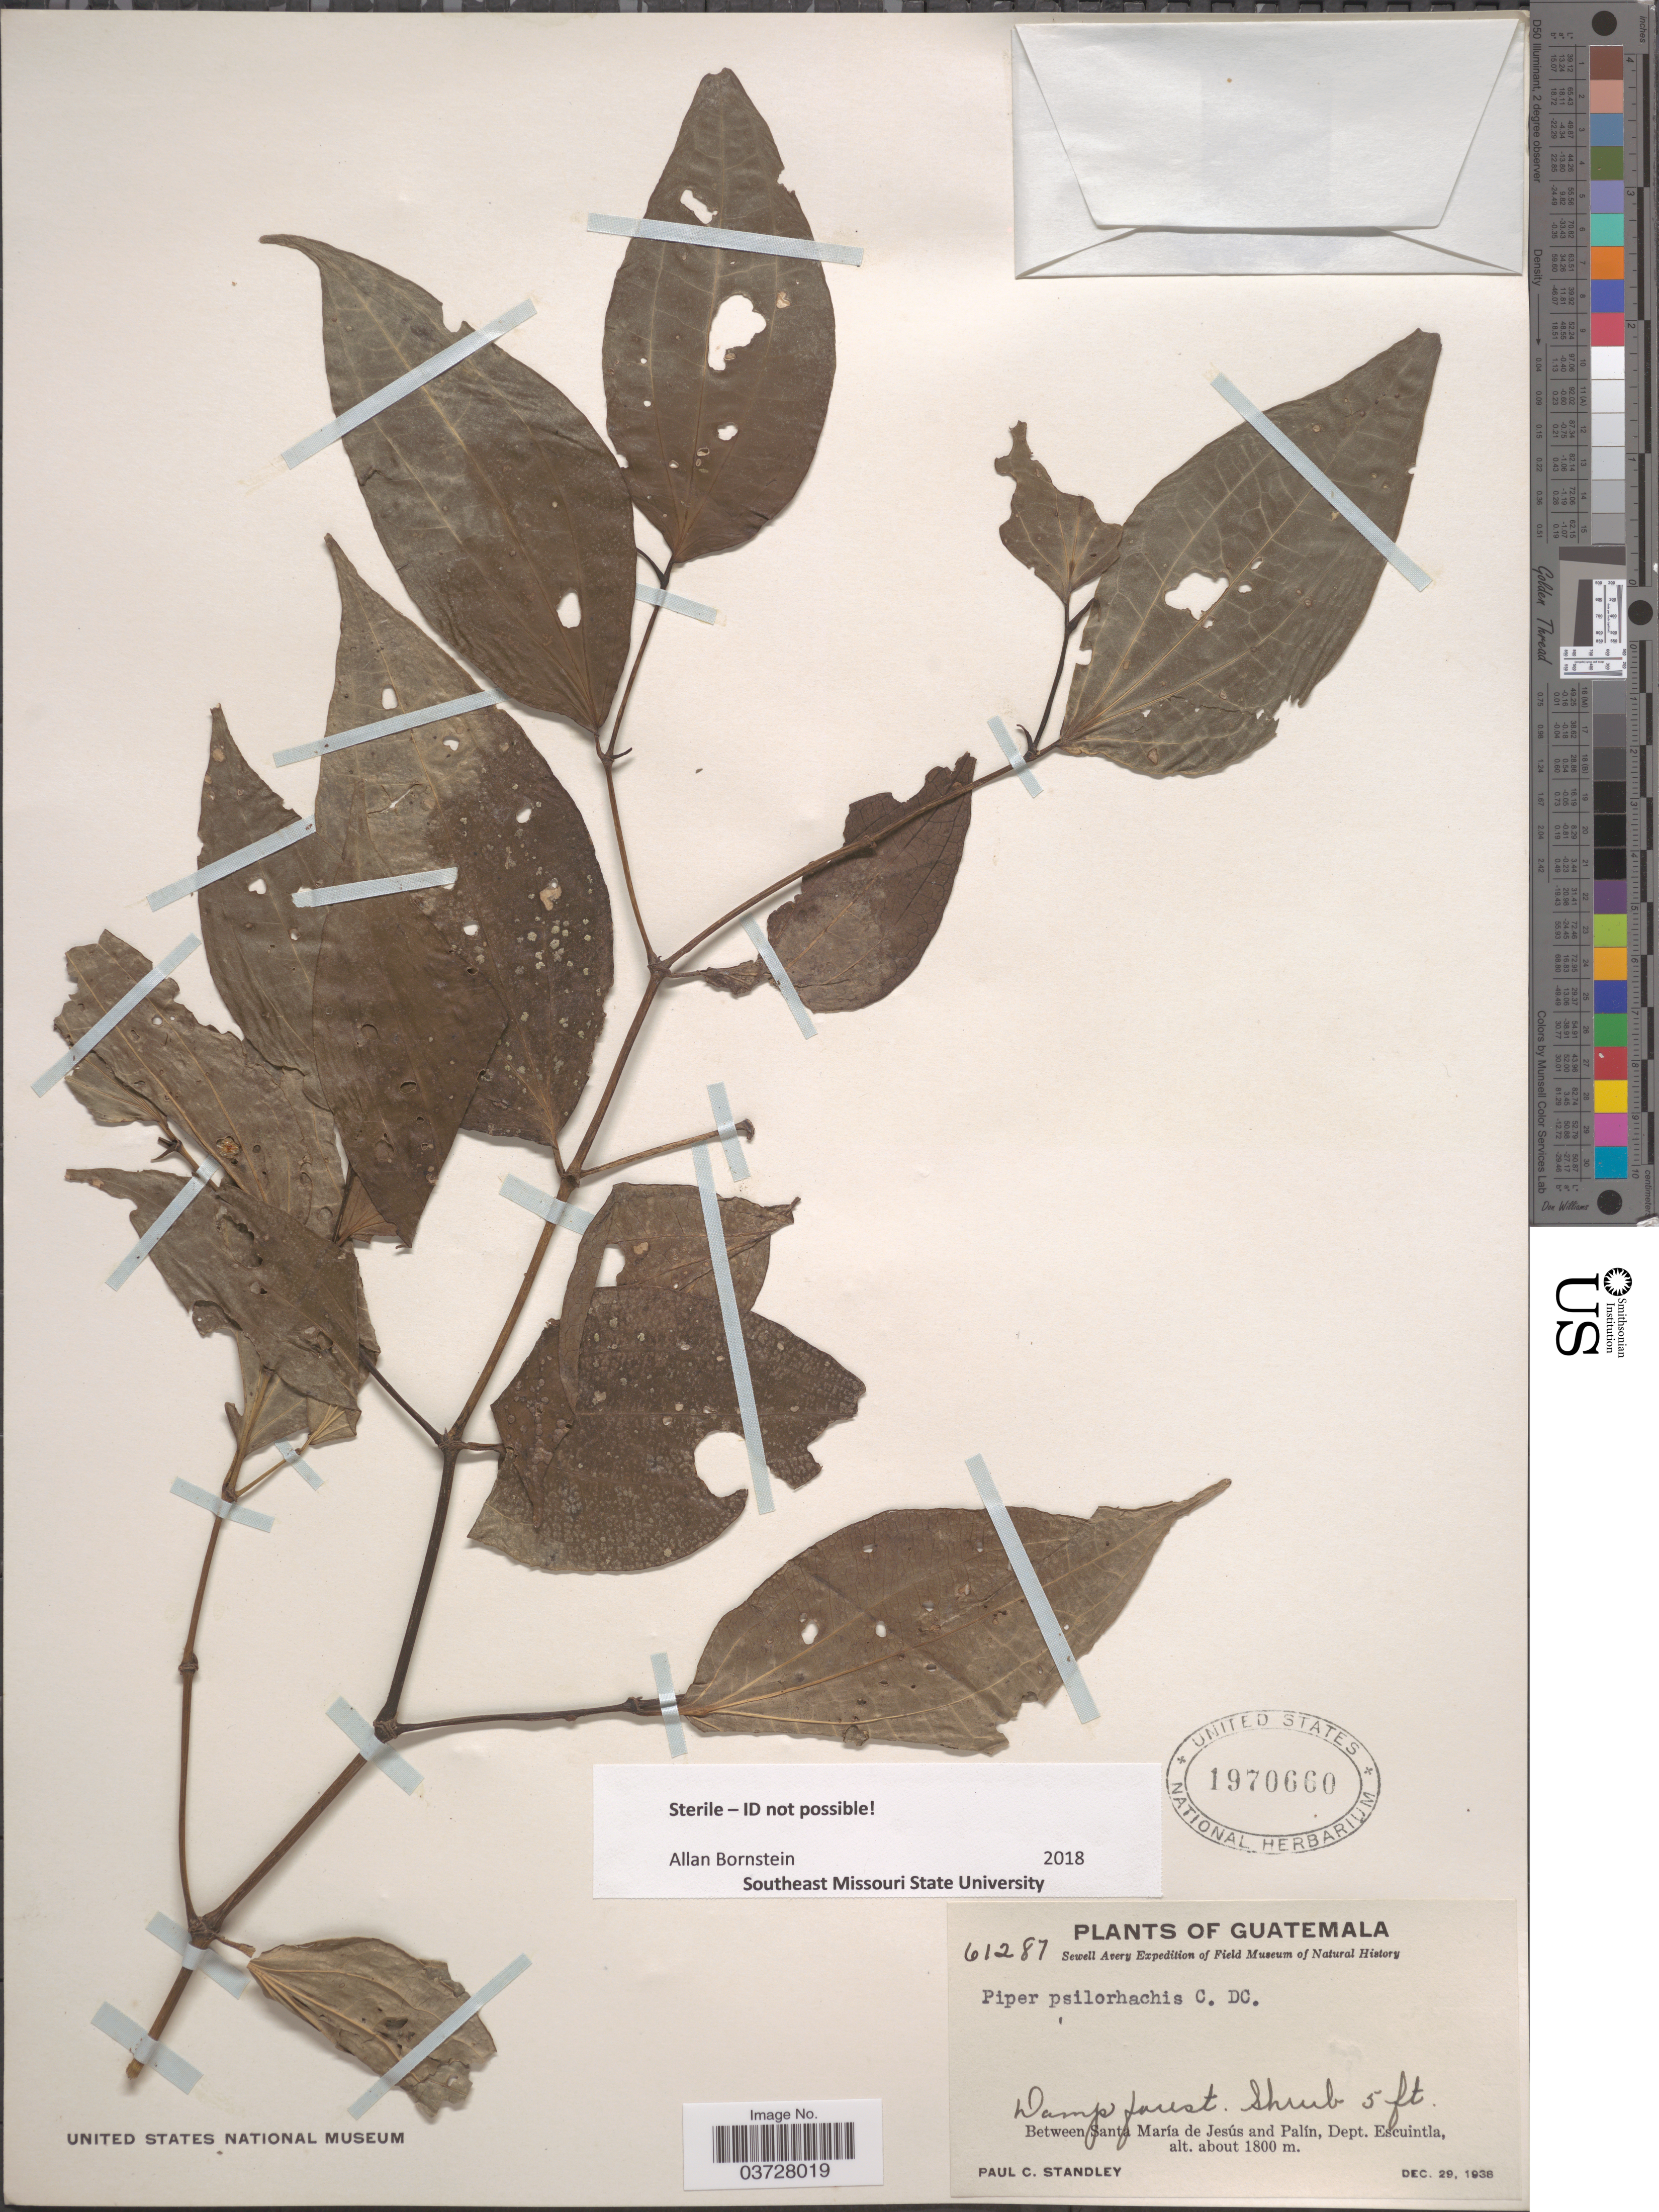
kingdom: Plantae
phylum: Tracheophyta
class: Magnoliopsida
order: Piperales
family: Piperaceae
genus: Piper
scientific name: Piper sp.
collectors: P. C. Standley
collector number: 61287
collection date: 1938-12-29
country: Guatemala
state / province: Escuintla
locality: Between Santa María de Jesús and Palín, Dept. Escuintla.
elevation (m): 1800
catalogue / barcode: US 1970660